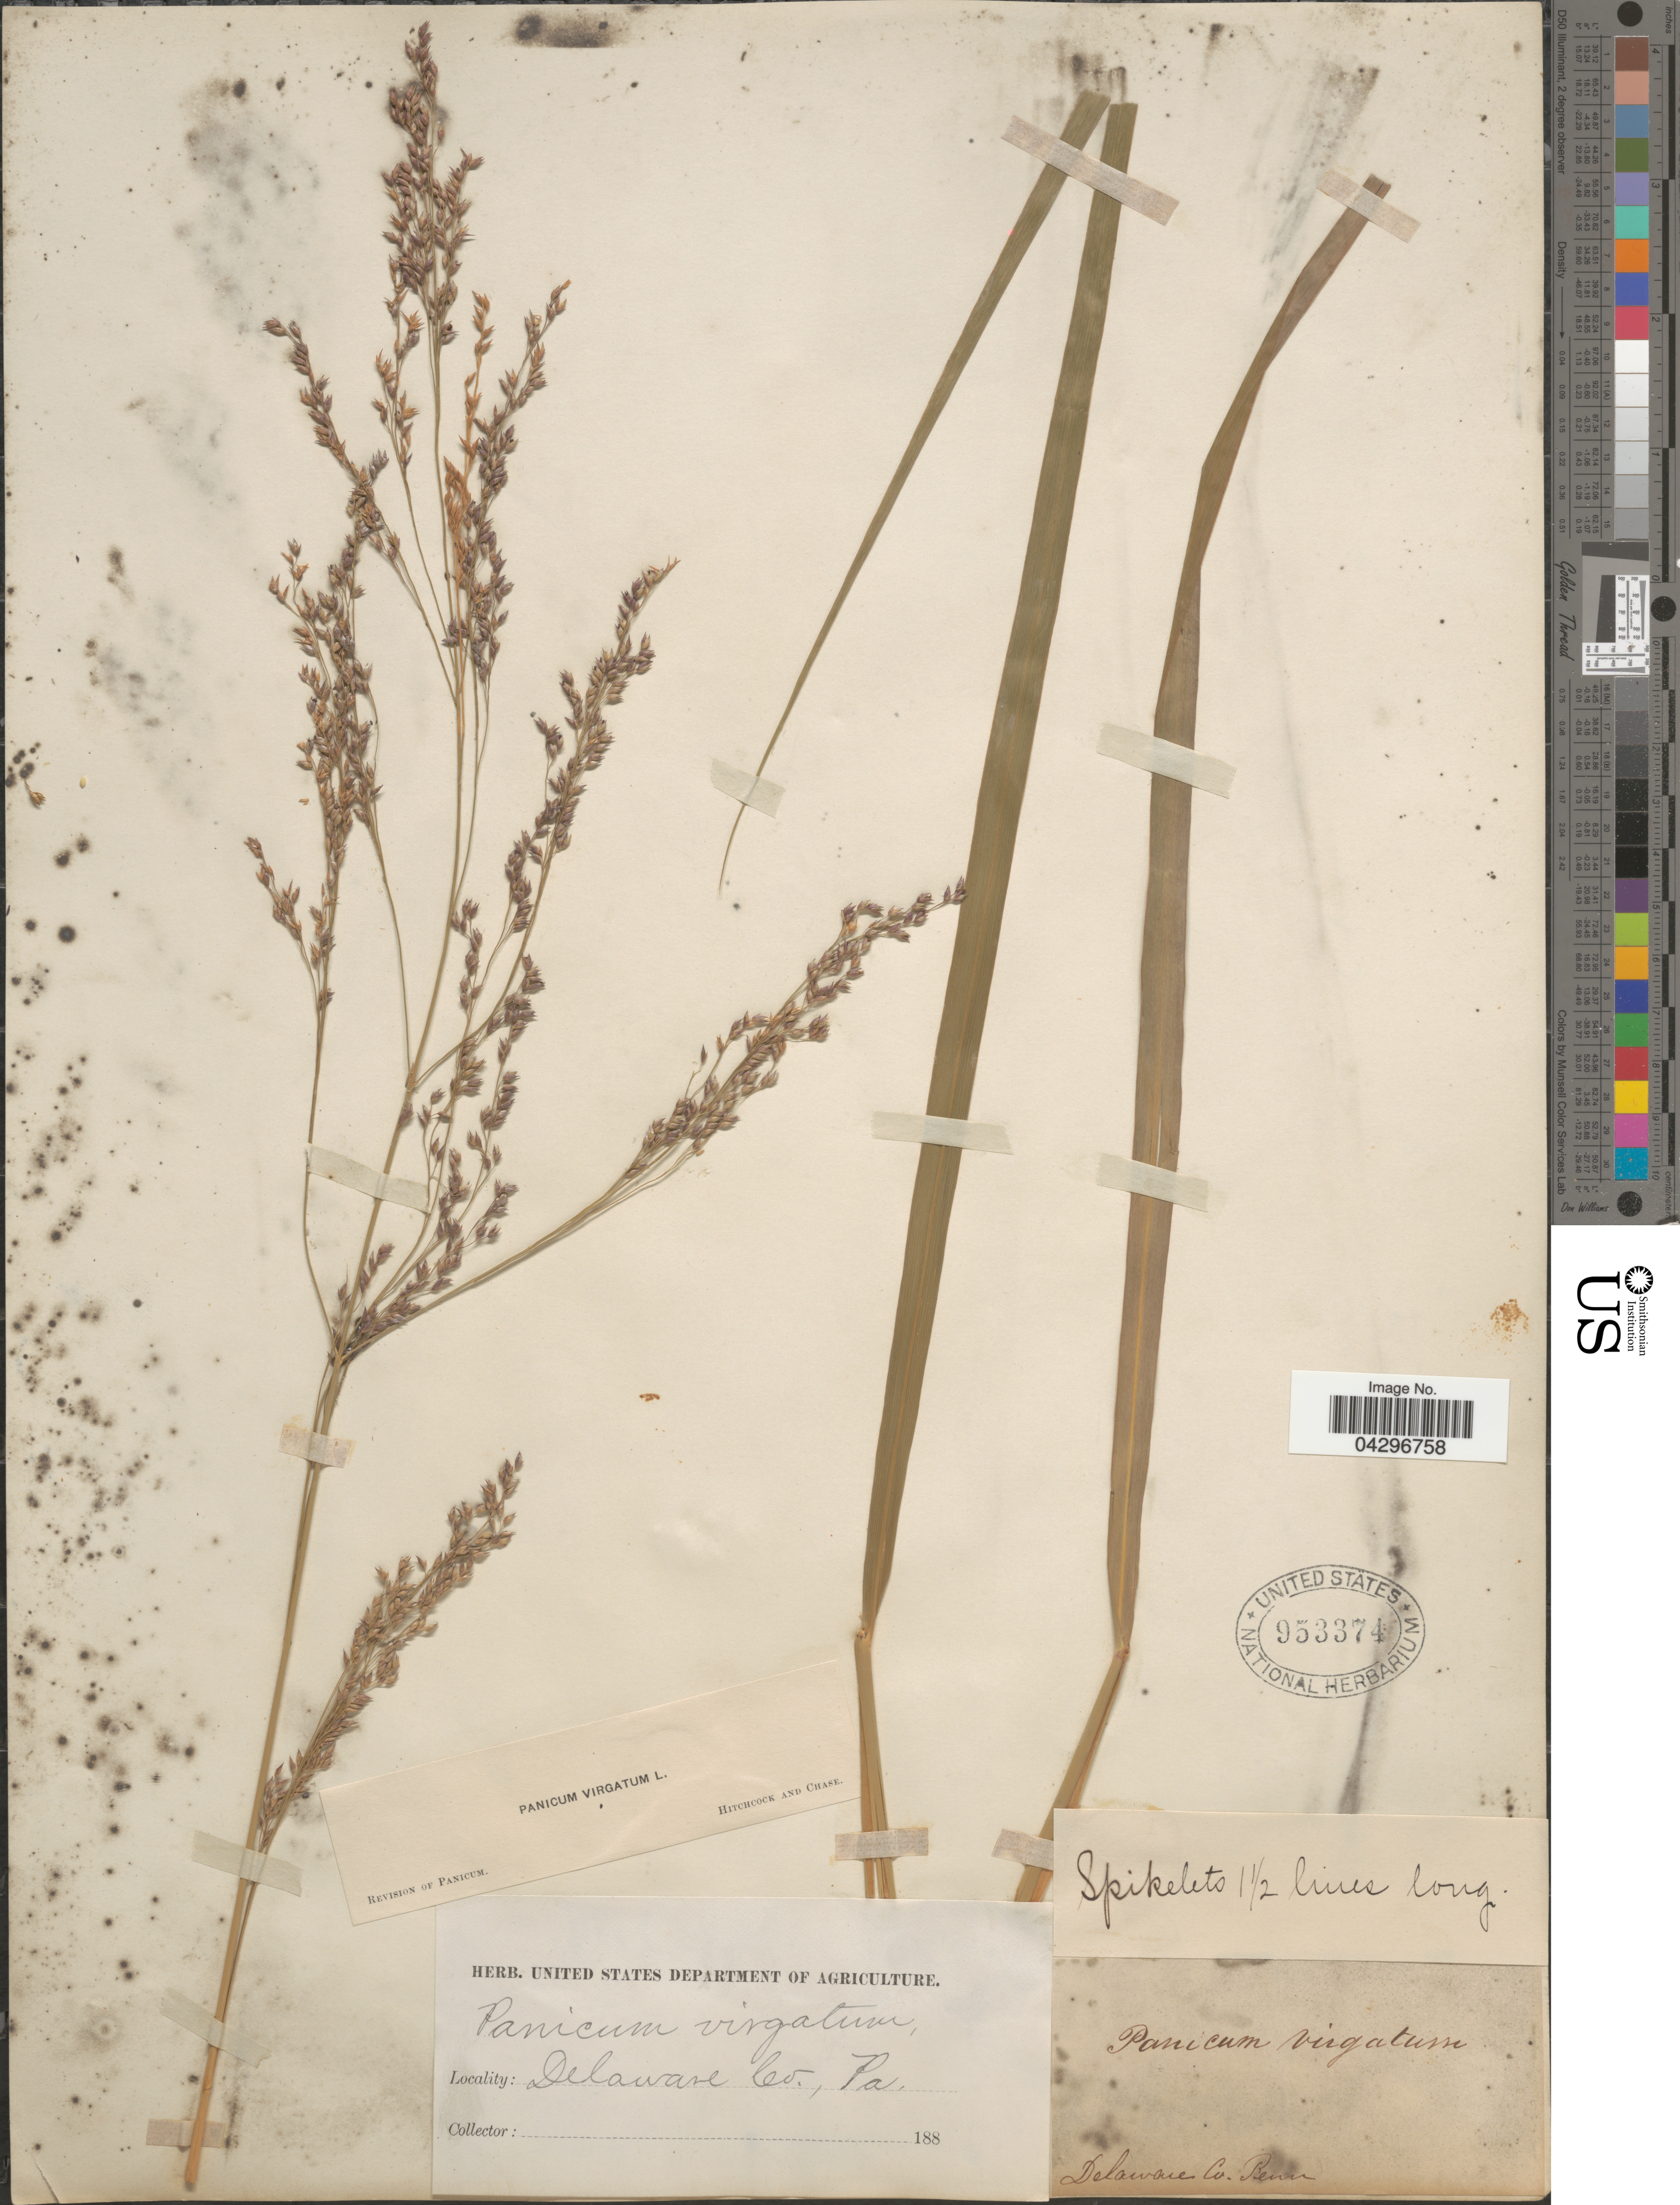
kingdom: Plantae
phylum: Tracheophyta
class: Liliopsida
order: Poales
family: Poaceae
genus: Panicum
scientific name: Panicum virgatum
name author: L.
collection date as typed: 188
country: United States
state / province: Pennsylvania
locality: Delaware Co.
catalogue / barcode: US 953374